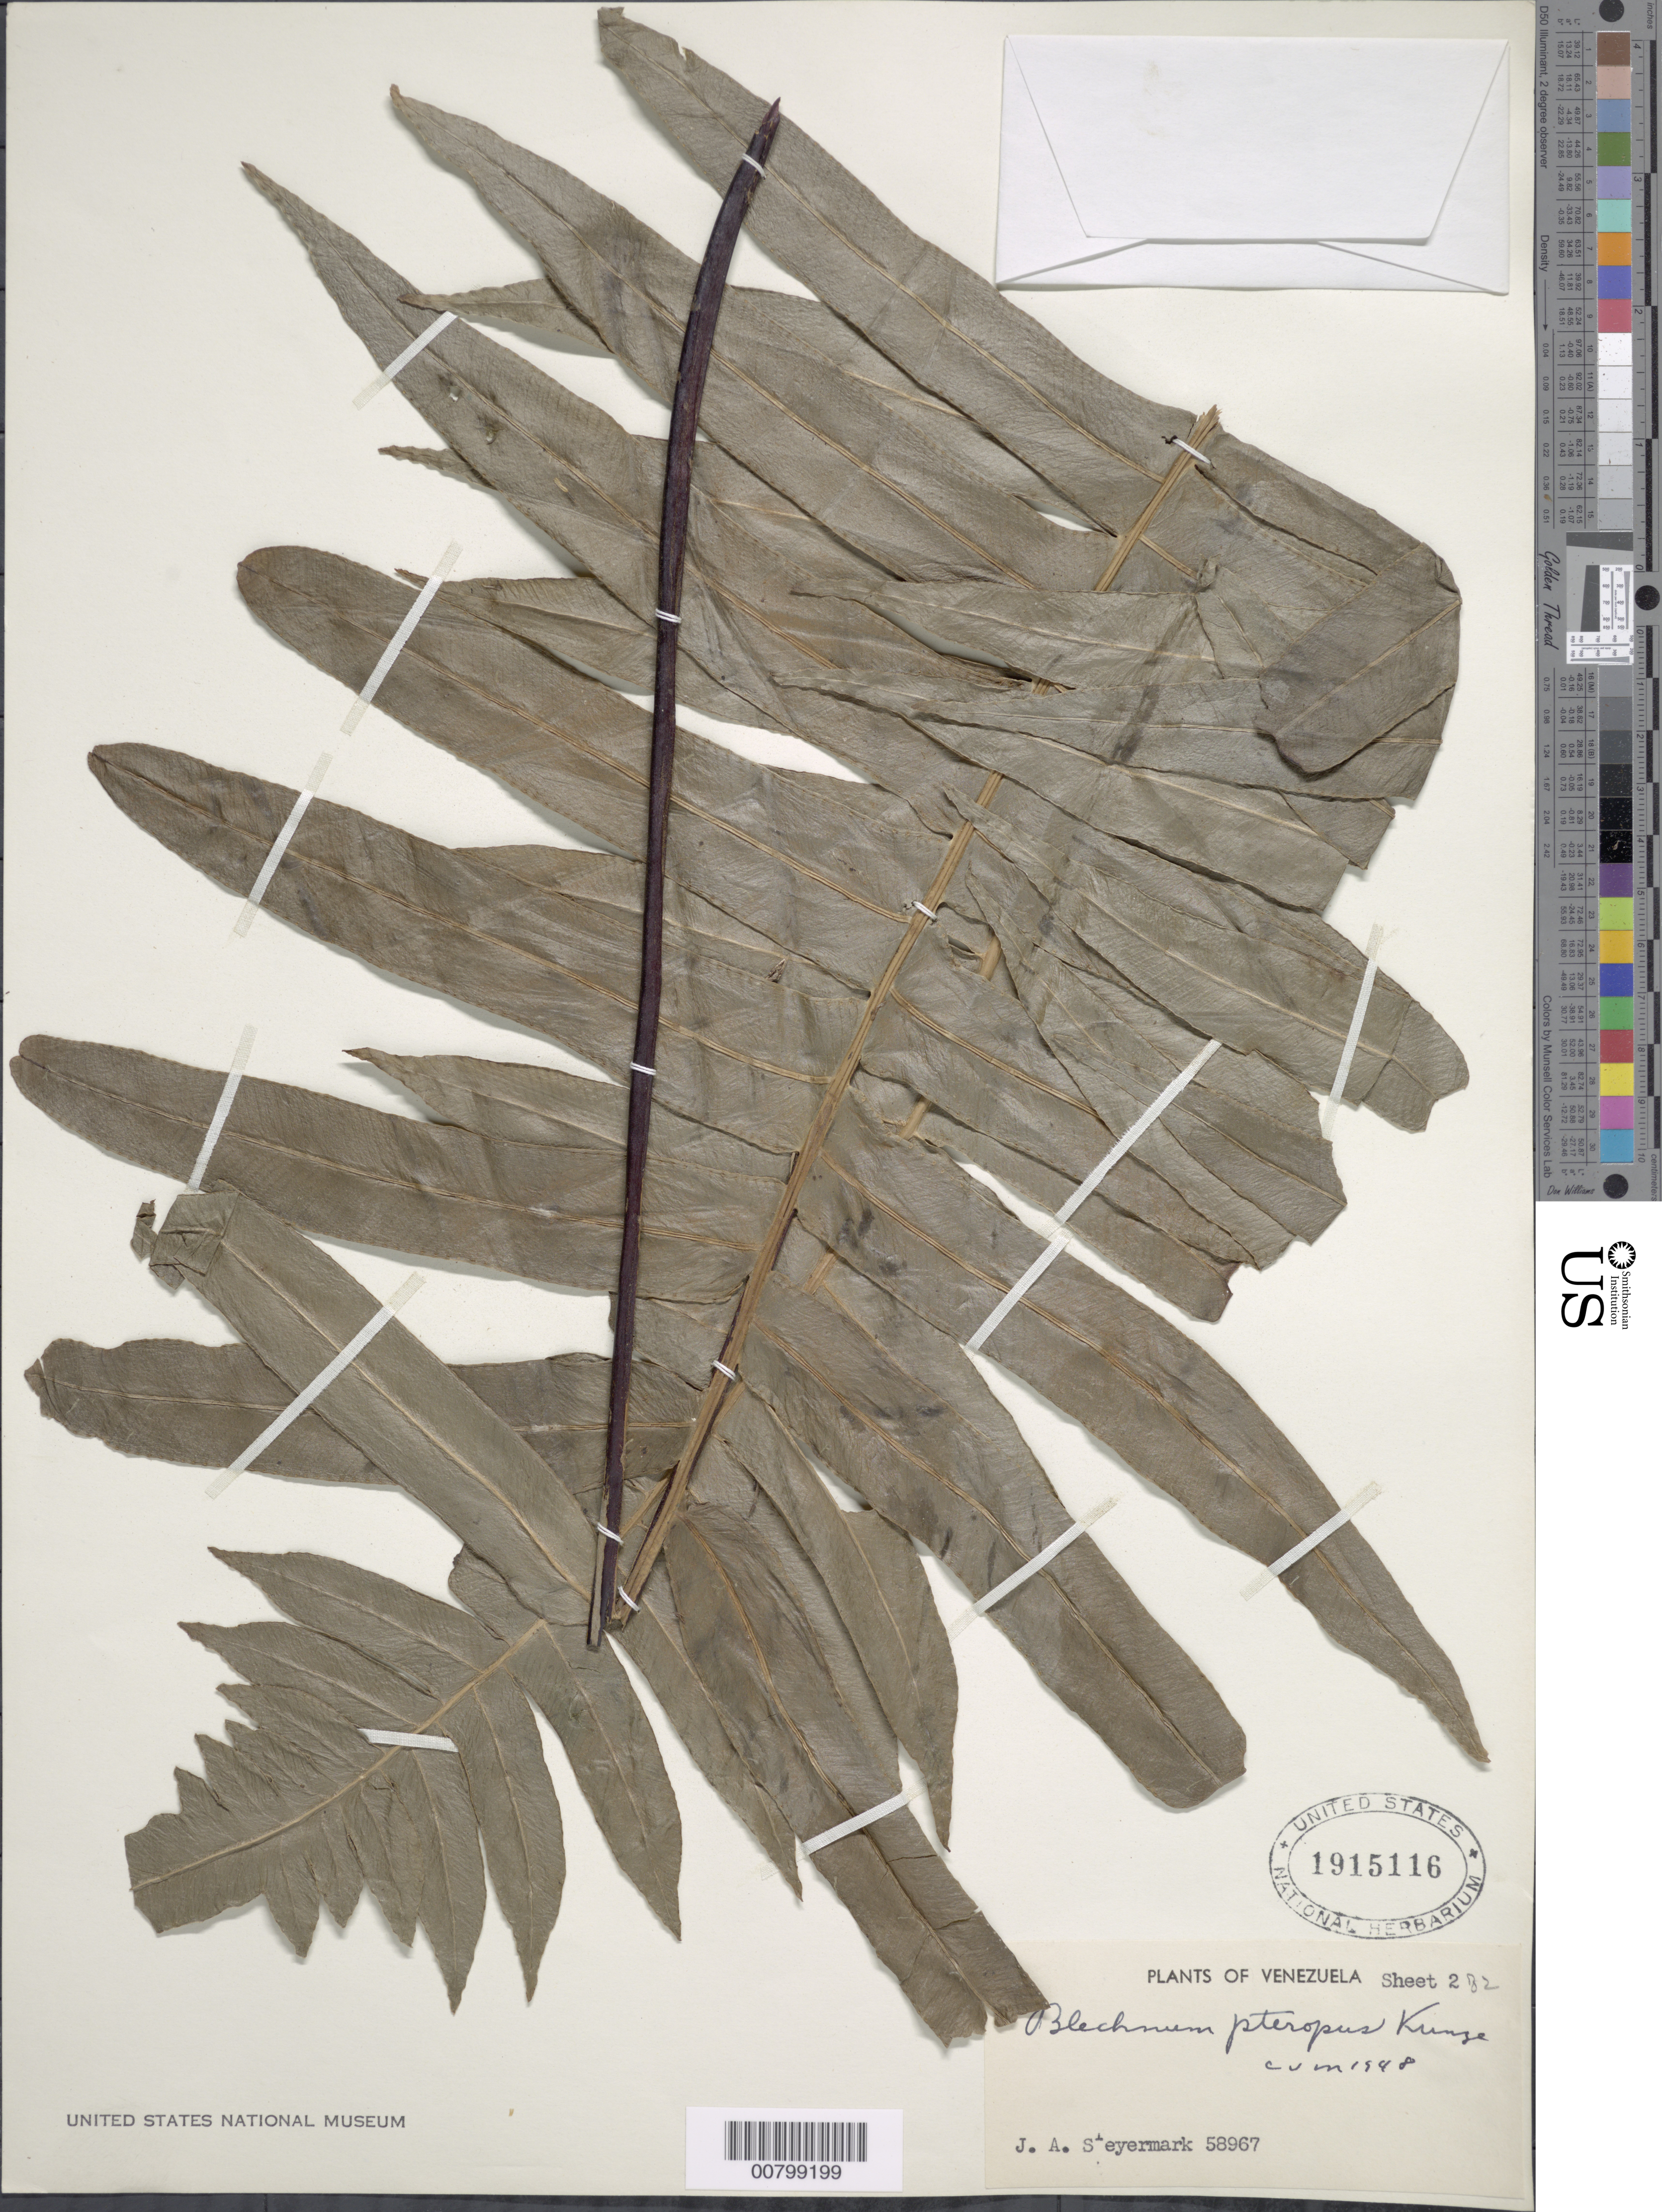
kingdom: Plantae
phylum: Tracheophyta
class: Polypodiopsida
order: Polypodiales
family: Blechnaceae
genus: Blechnum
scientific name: Blechnum divergens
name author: (Kunze) Mett.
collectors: J. Steyermark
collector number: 58967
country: Venezuela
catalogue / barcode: US 1915116